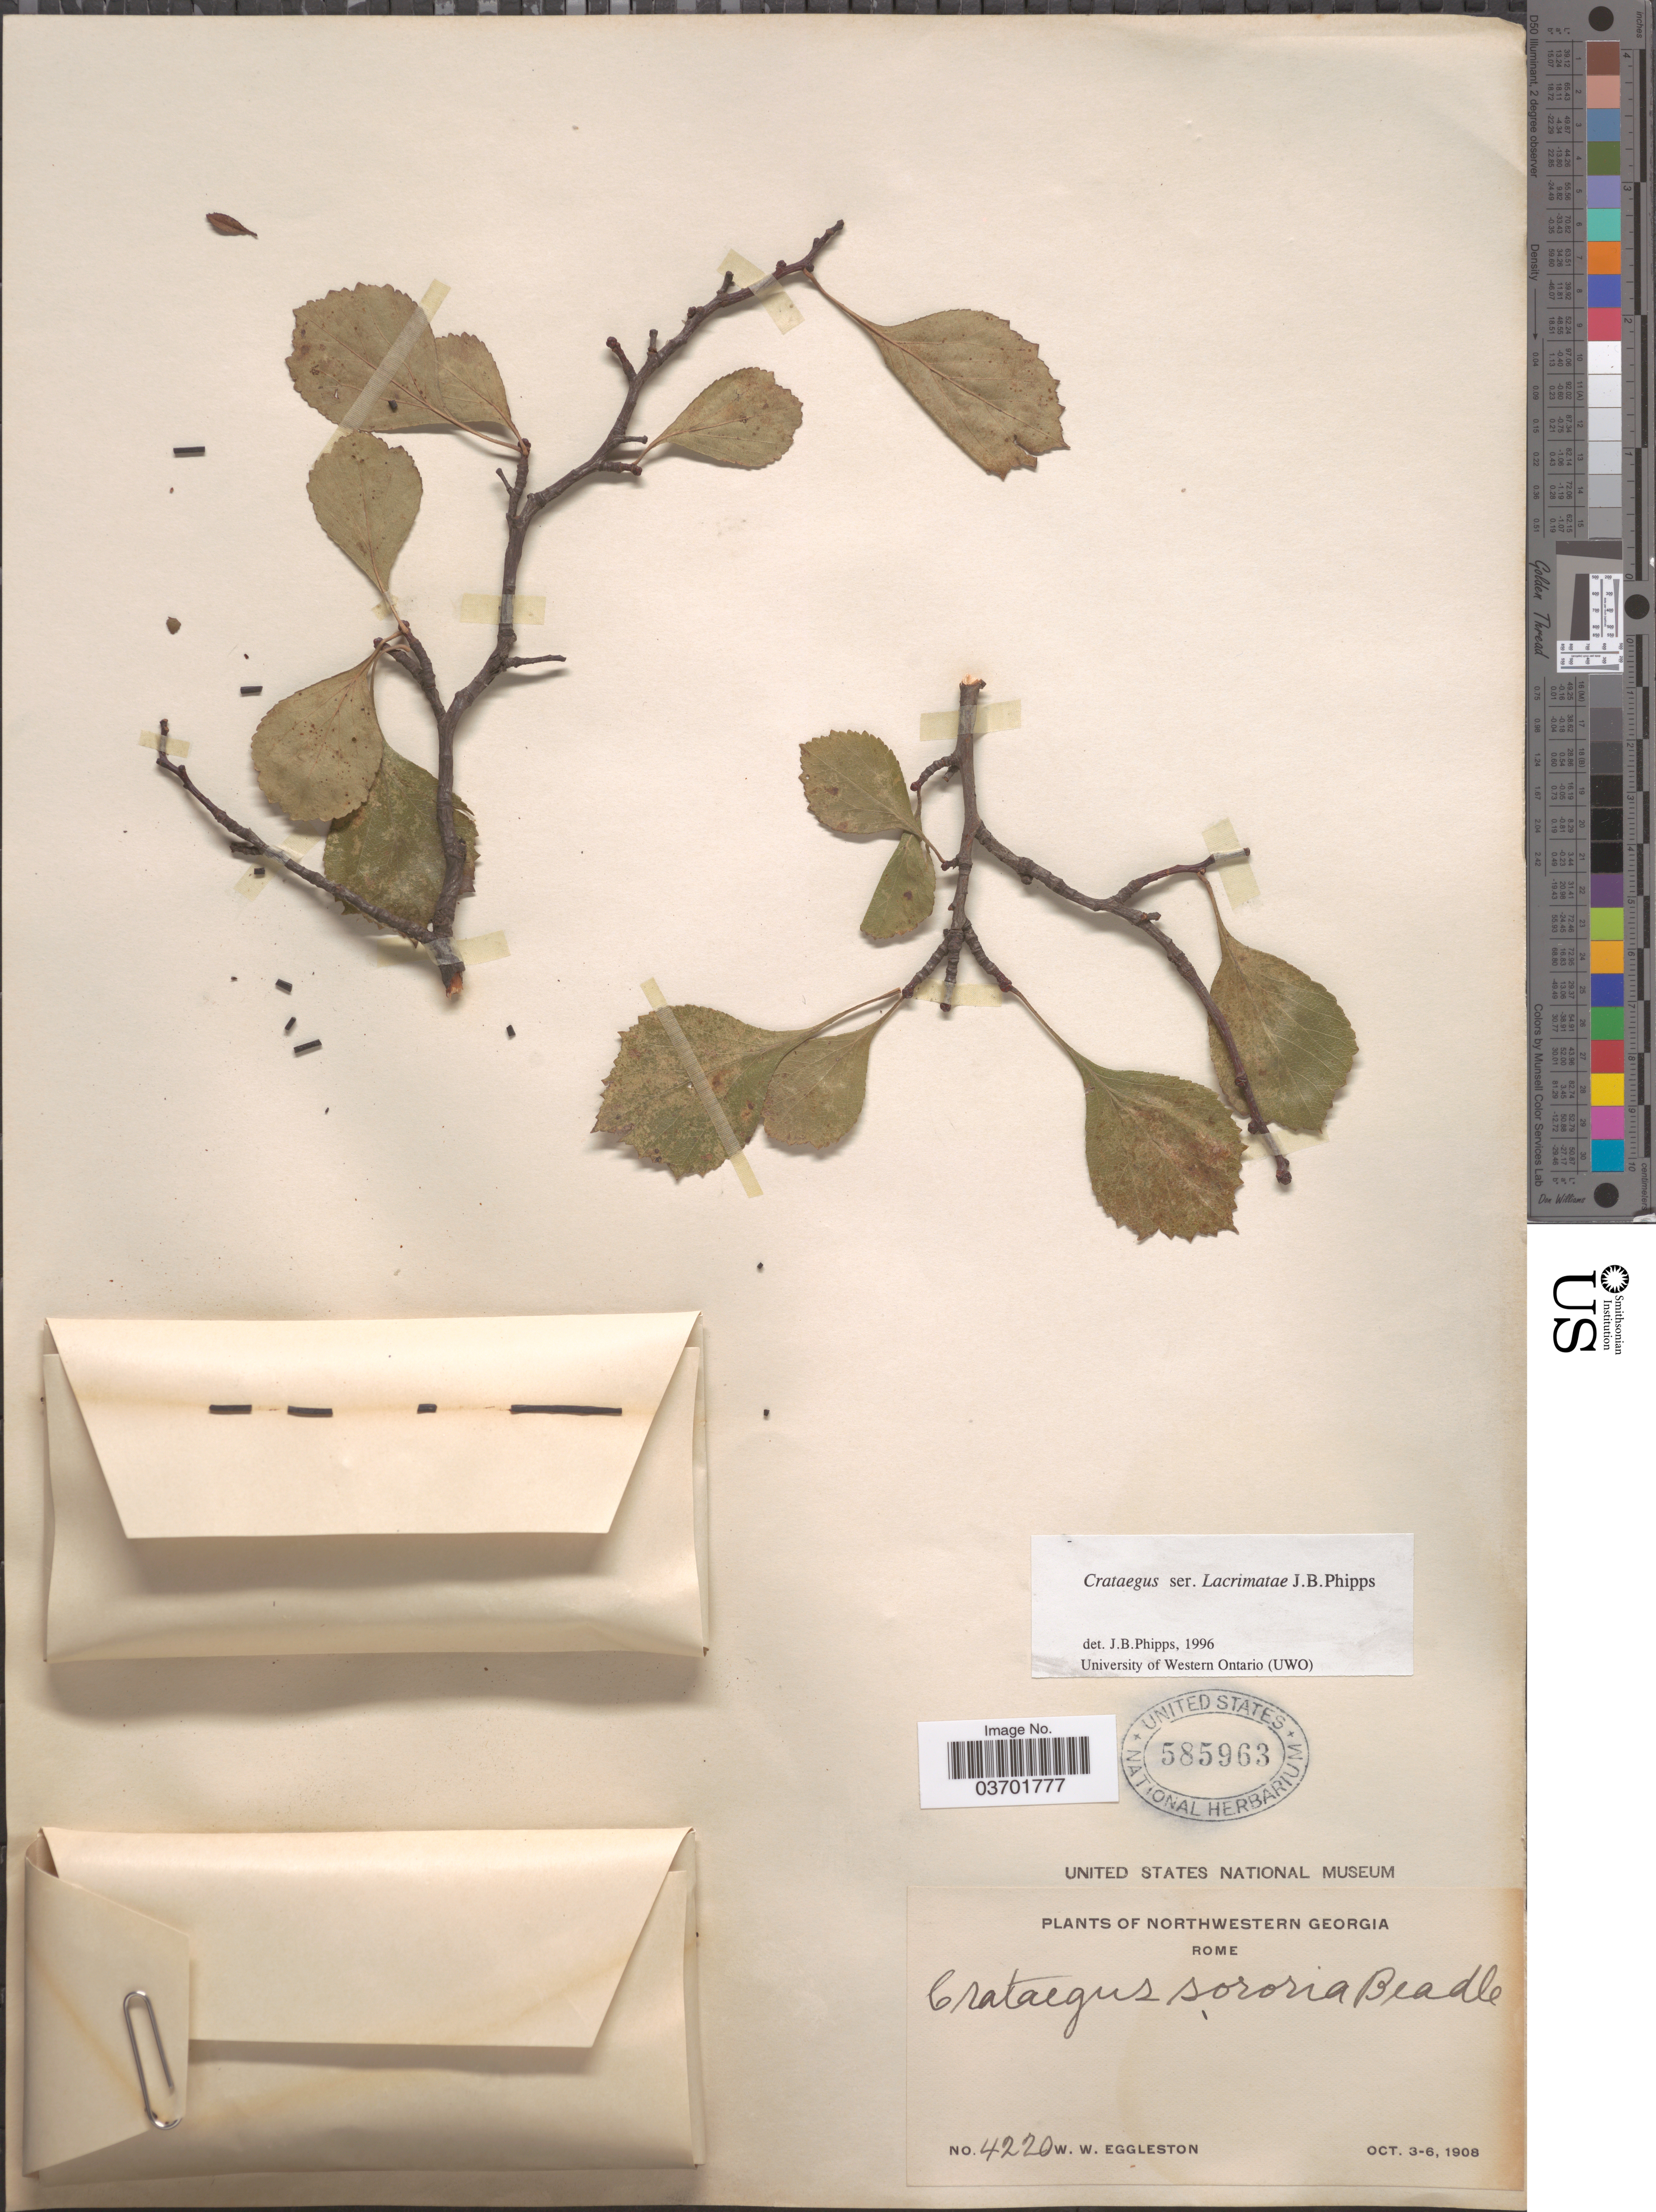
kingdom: Plantae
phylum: Tracheophyta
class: Magnoliopsida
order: Rosales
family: Rosaceae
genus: Crataegus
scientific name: Crataegus sororia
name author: Beadle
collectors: W. W. Eggleston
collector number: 4220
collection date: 1908-10-03/1908-10-06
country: United States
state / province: Georgia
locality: Northwestern Georgia. Rome.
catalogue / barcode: US 585963